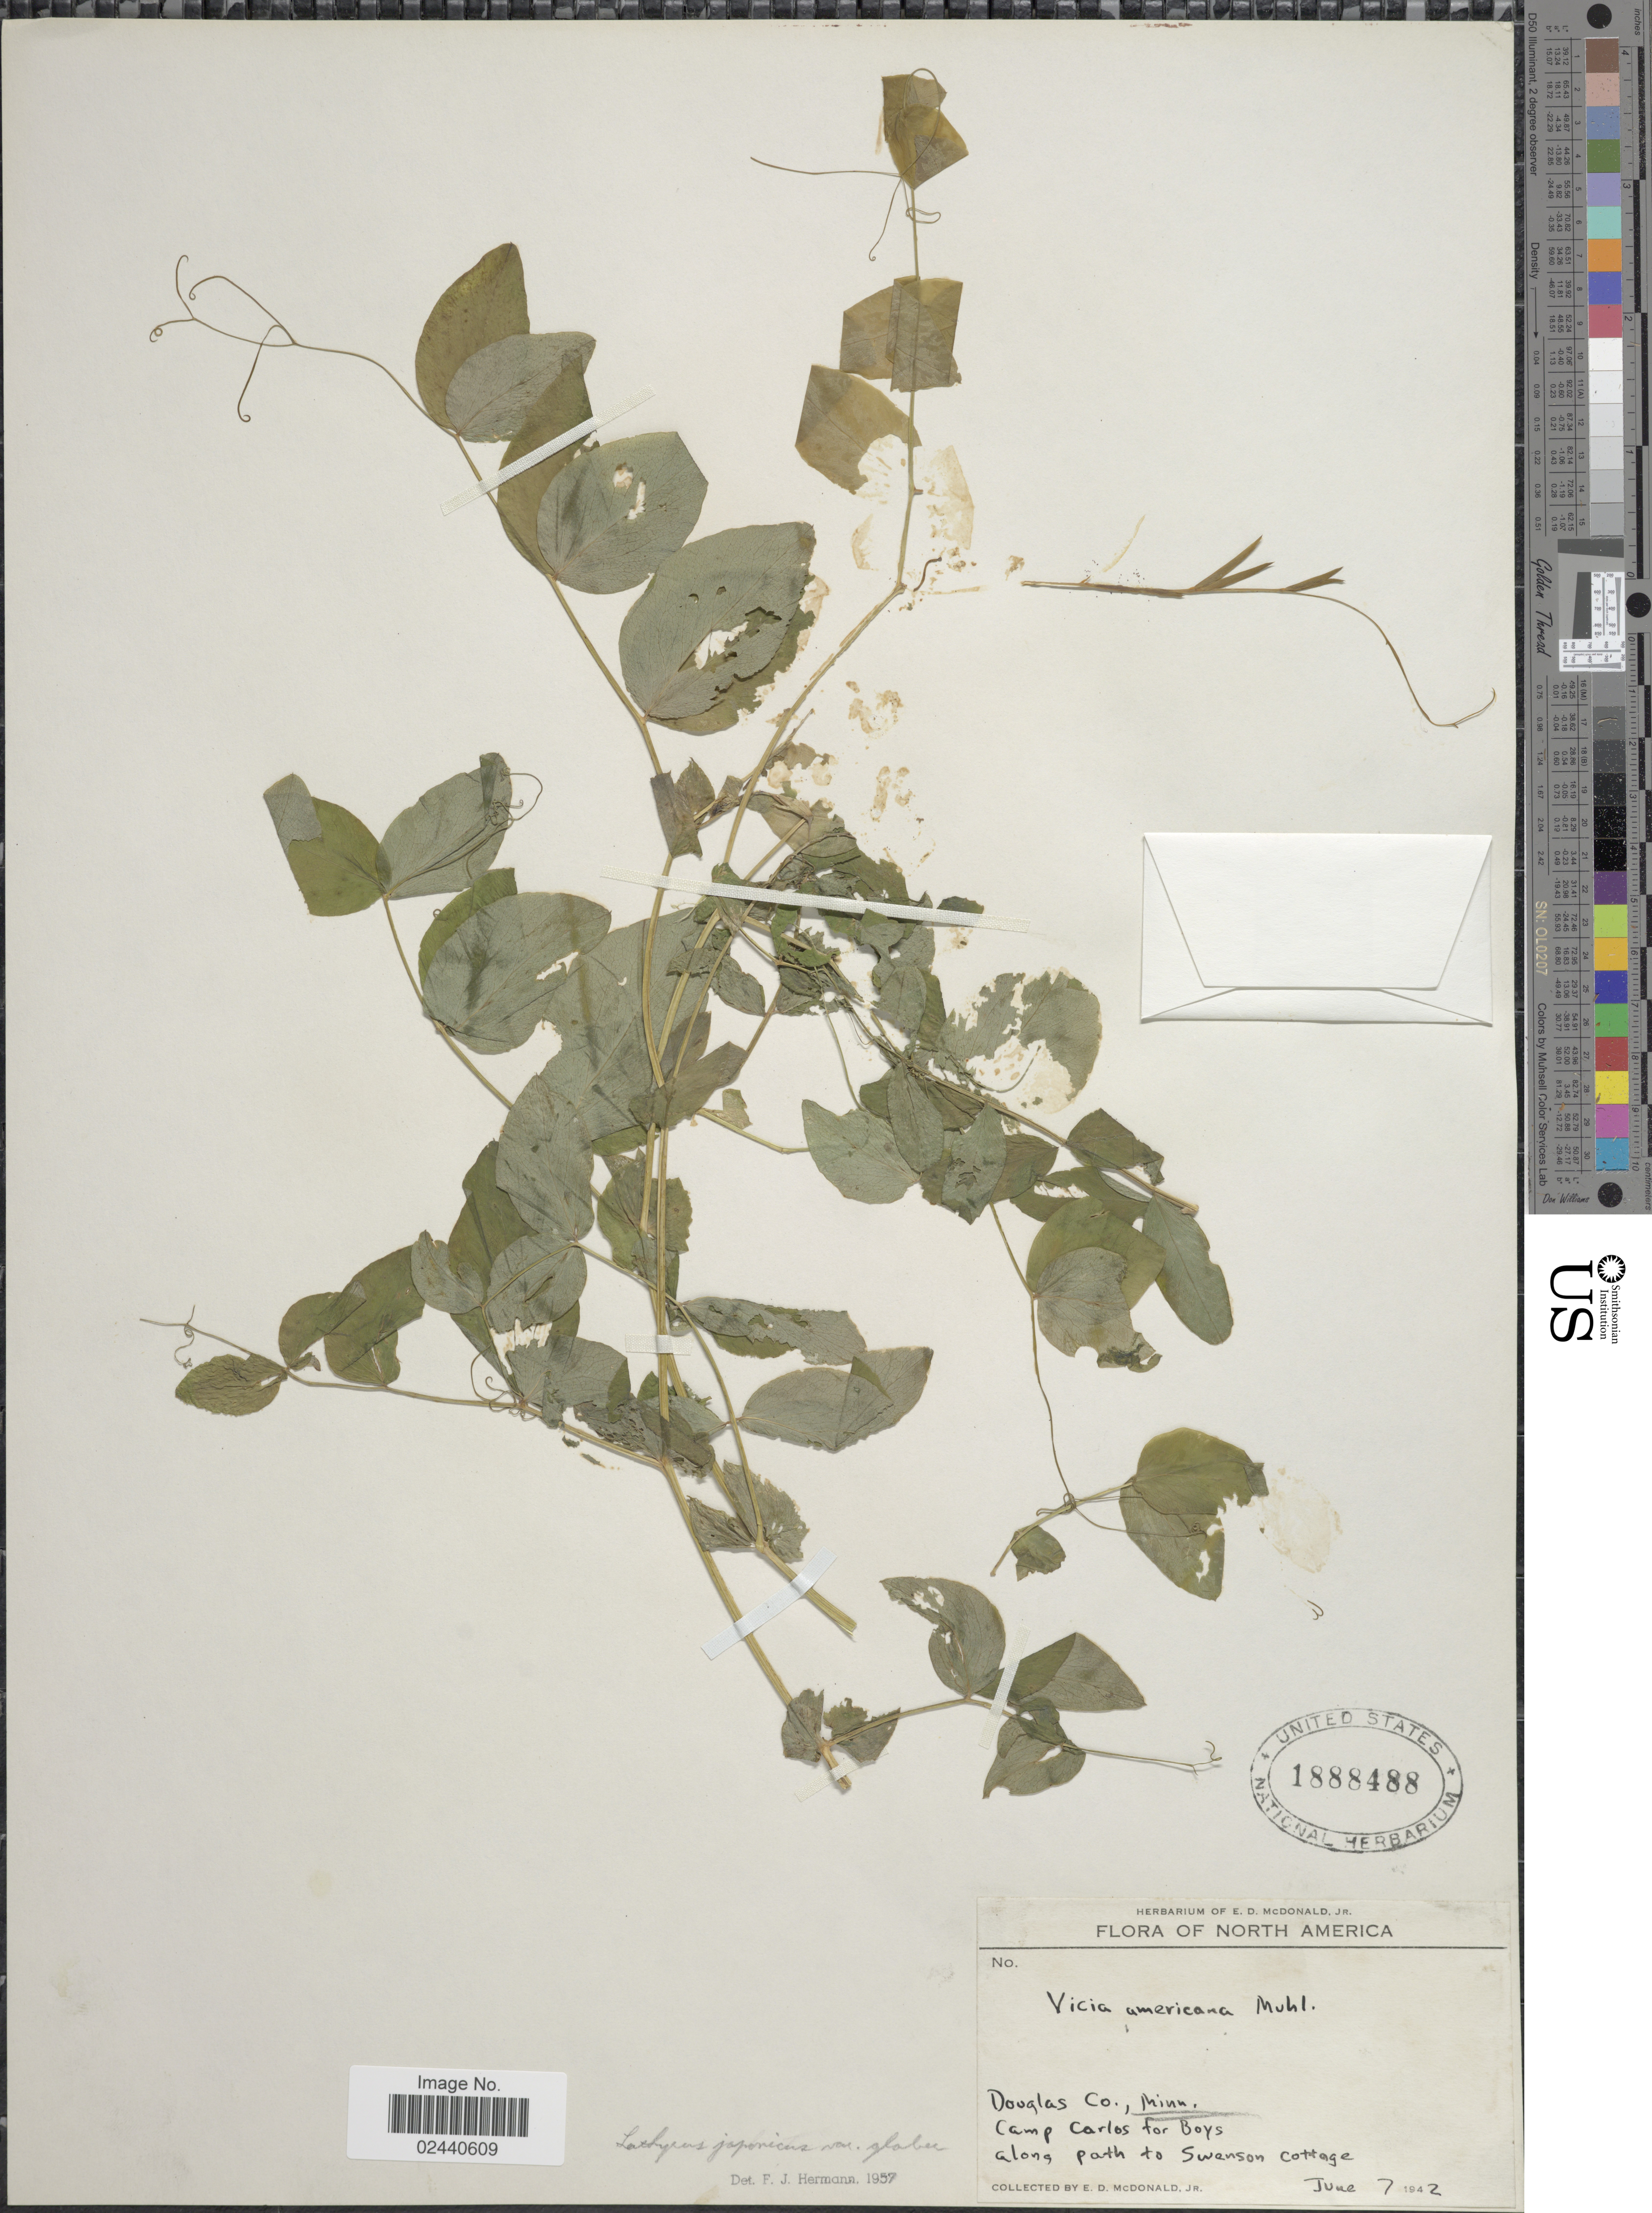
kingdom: Plantae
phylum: Tracheophyta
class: Magnoliopsida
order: Fabales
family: Fabaceae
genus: Lathyrus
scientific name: Lathyrus japonicus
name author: Willd.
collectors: E. D. McDonald Jr.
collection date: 1942-06-07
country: United States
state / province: Minnesota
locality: Douglas Co, Minn., Camp Carlos for Boys, along path to Swenson Cottage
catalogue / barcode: US 1888488